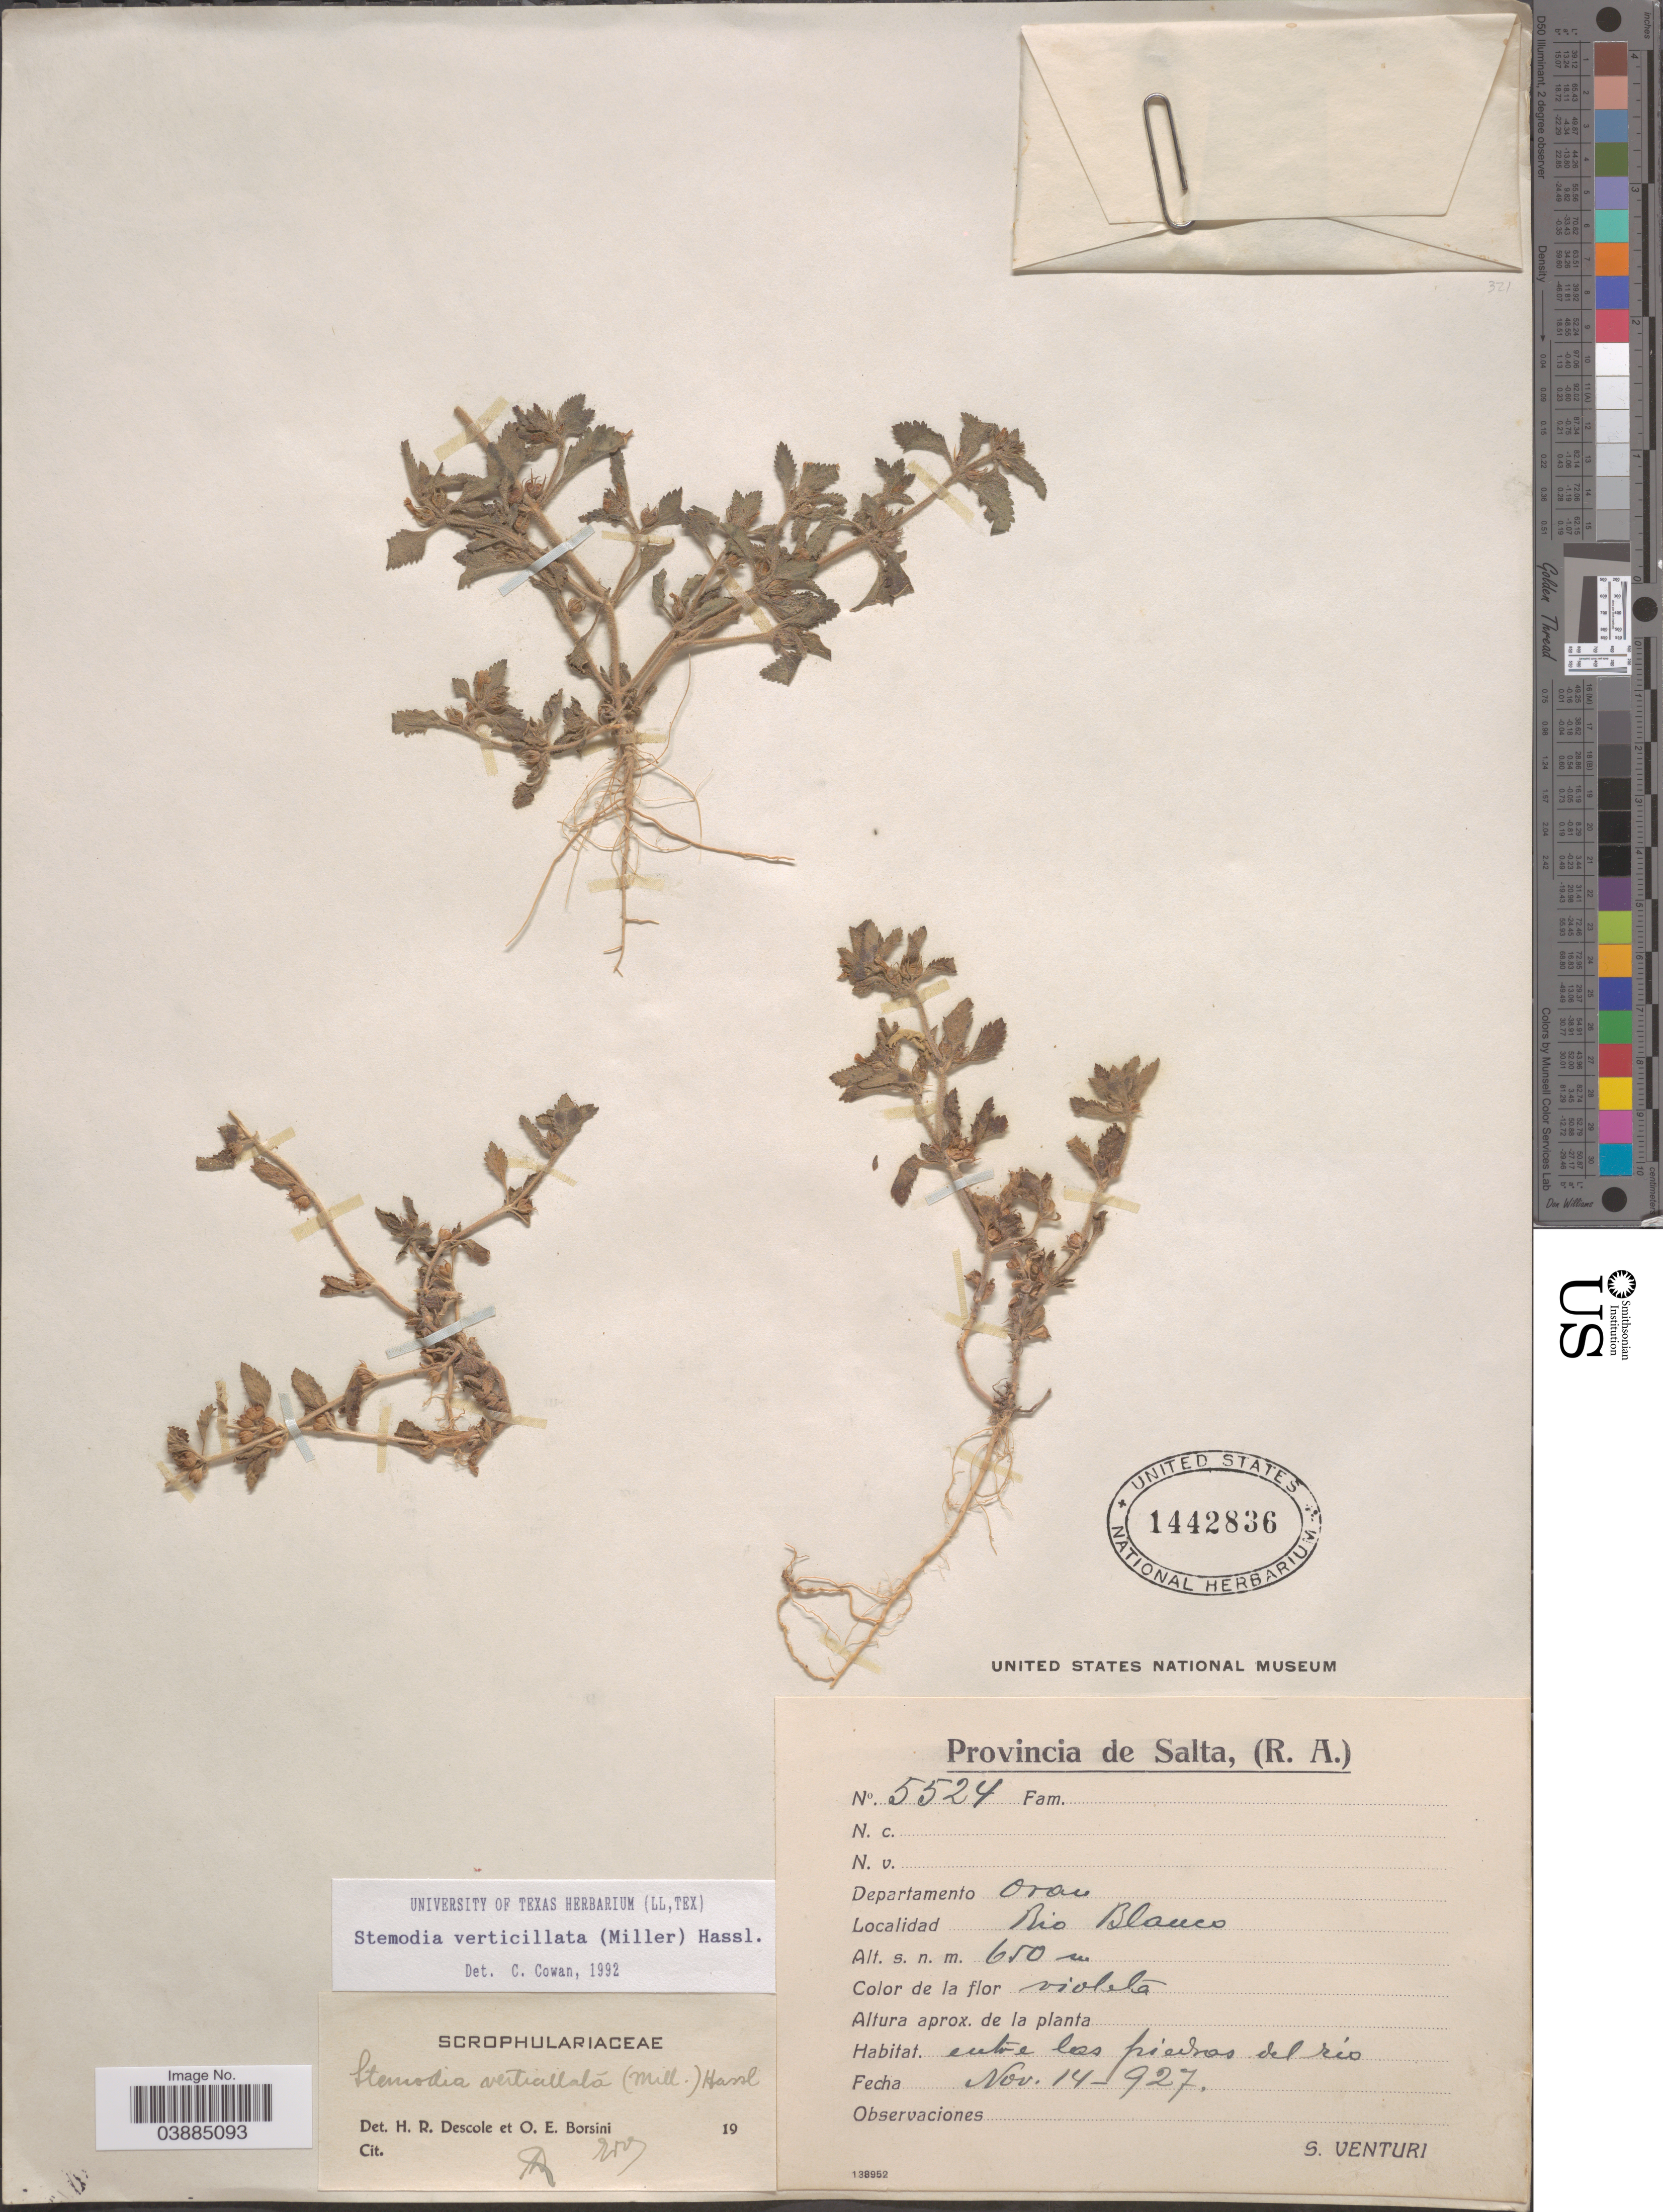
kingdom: Plantae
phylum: Tracheophyta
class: Magnoliopsida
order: Lamiales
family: Plantaginaceae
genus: Stemodia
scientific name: Stemodia verticillata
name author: (Mill.) Hassl.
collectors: S. Venturi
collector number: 5524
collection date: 1927-11-14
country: Argentina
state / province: Salta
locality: Departamento Oran. Rio Blanco.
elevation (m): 650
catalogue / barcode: US 1442836